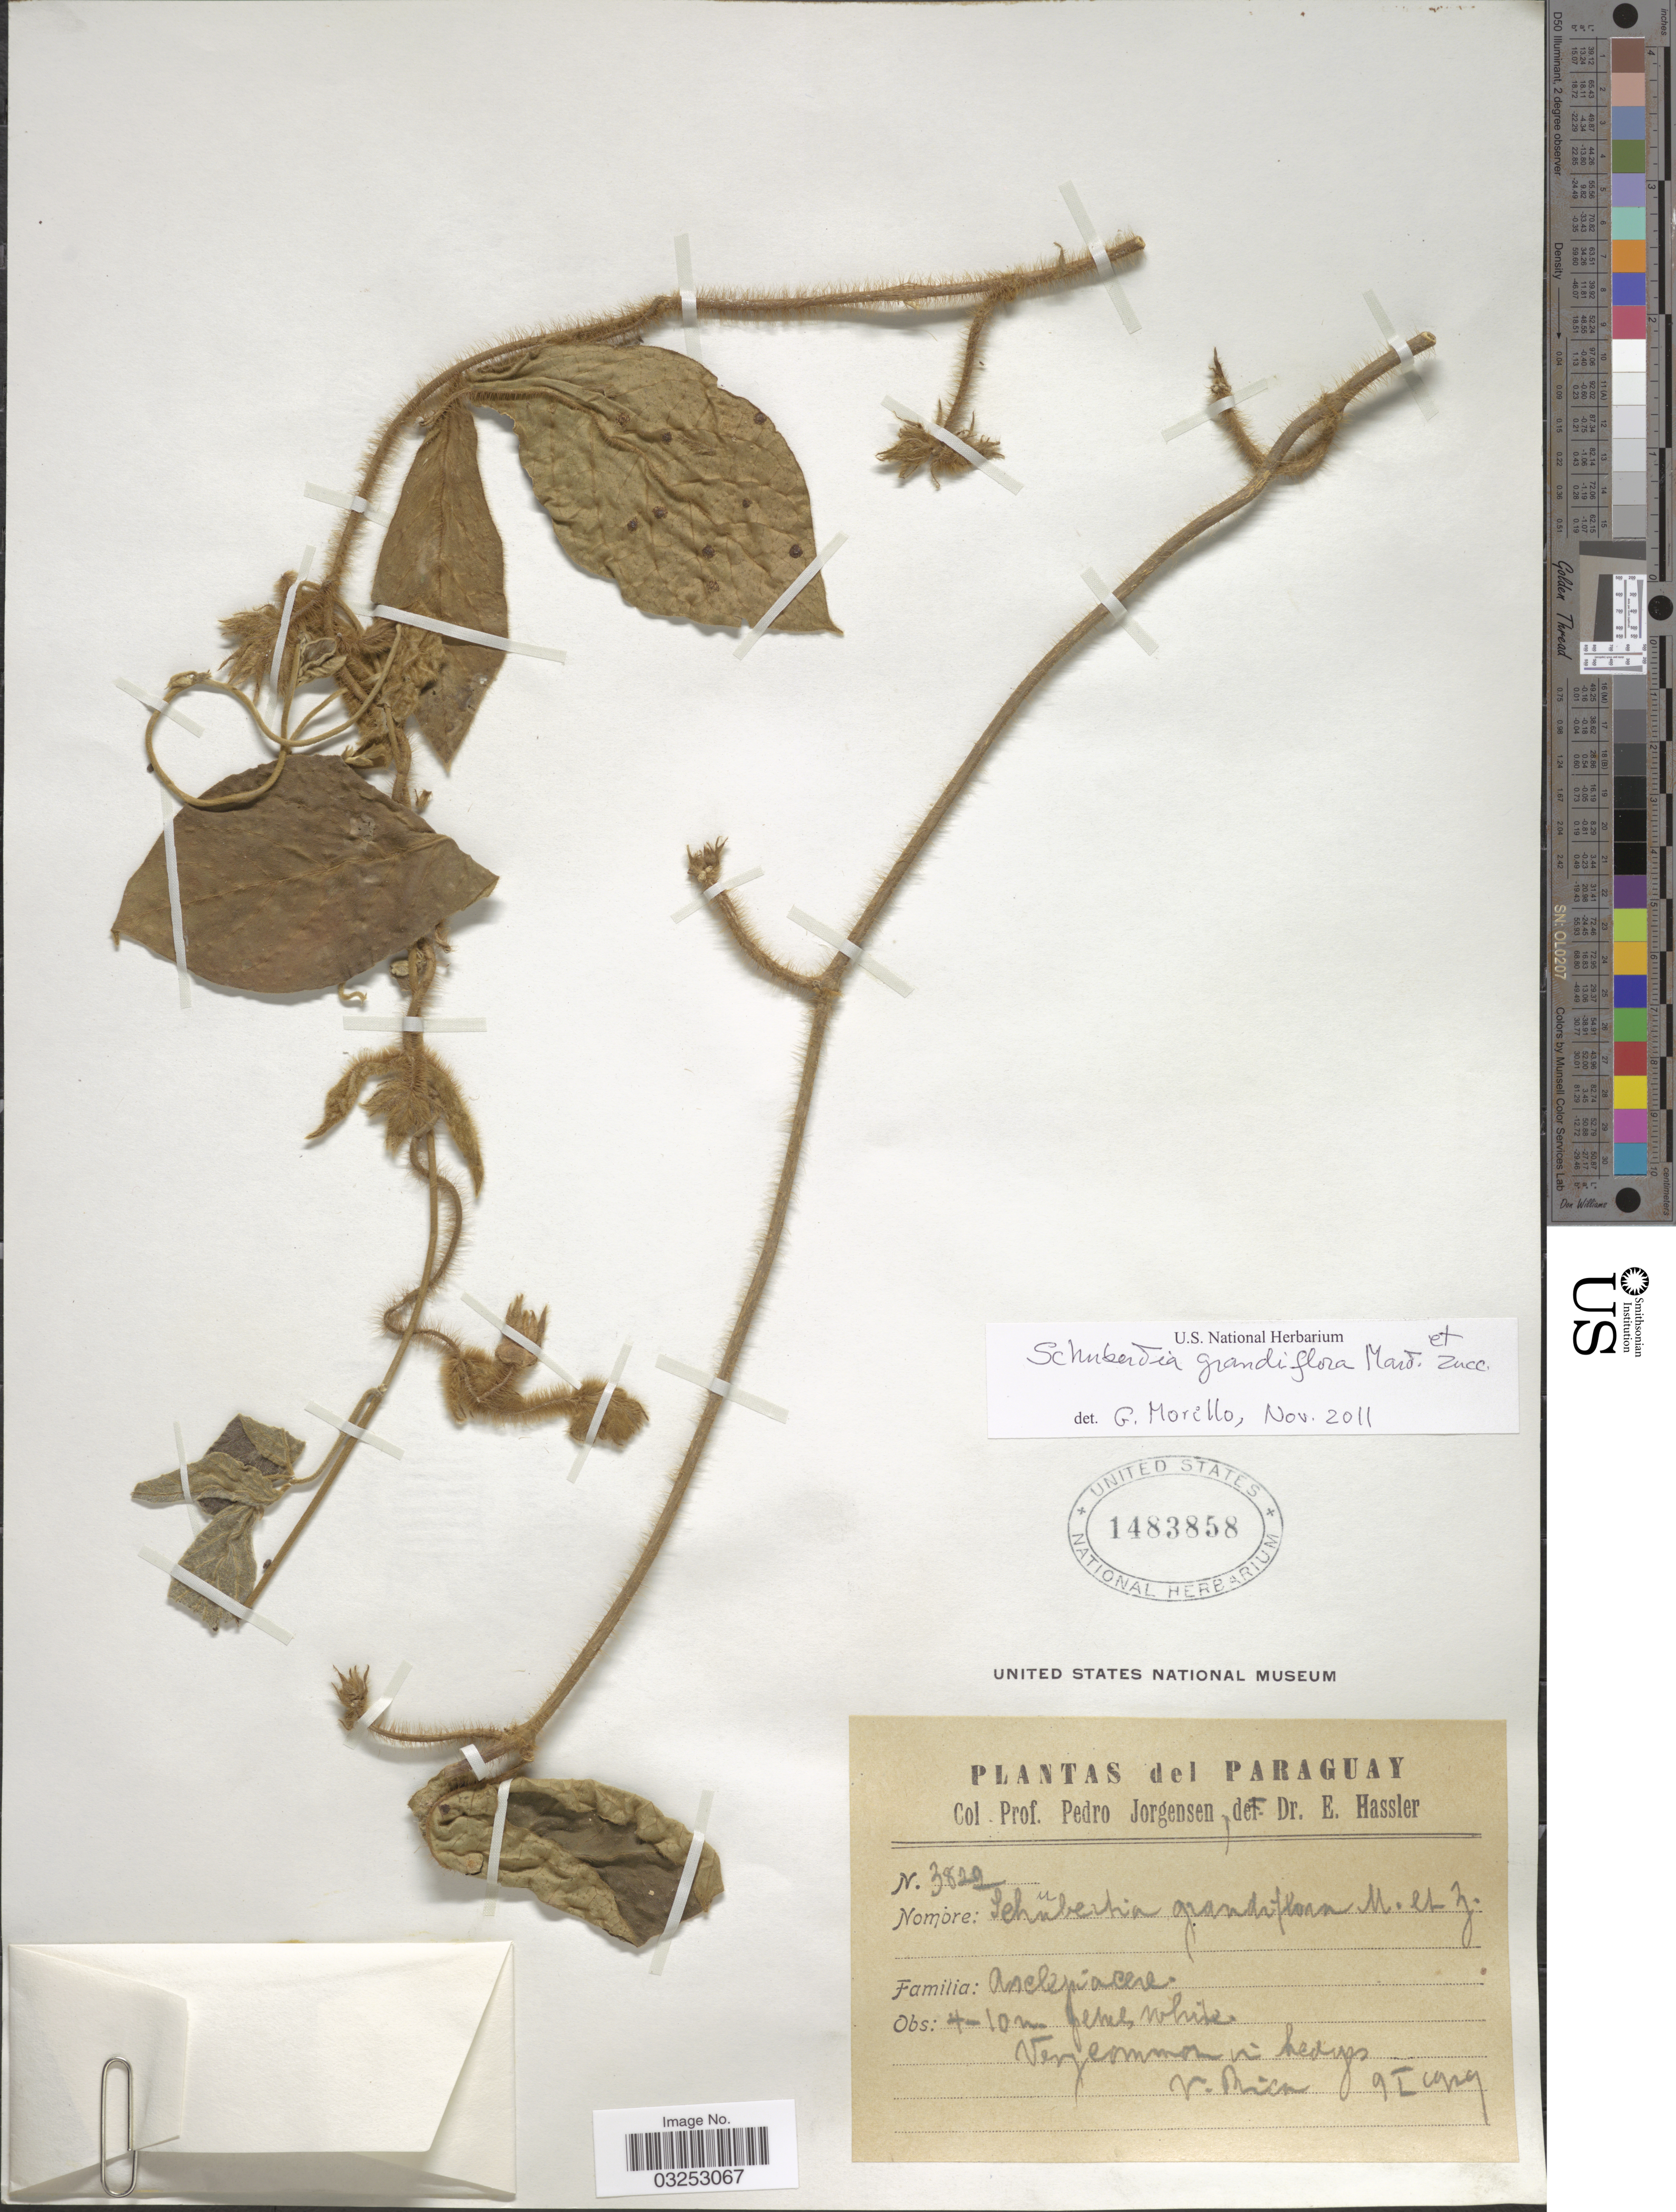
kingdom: Plantae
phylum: Tracheophyta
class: Magnoliopsida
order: Gentianales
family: Apocynaceae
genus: Schubertia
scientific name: Schubertia grandiflora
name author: Mart.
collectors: P. Jörgensen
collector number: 3822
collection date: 1929-01-09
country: Paraguay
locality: Very common in hedges V. Rica.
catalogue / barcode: US 1483858